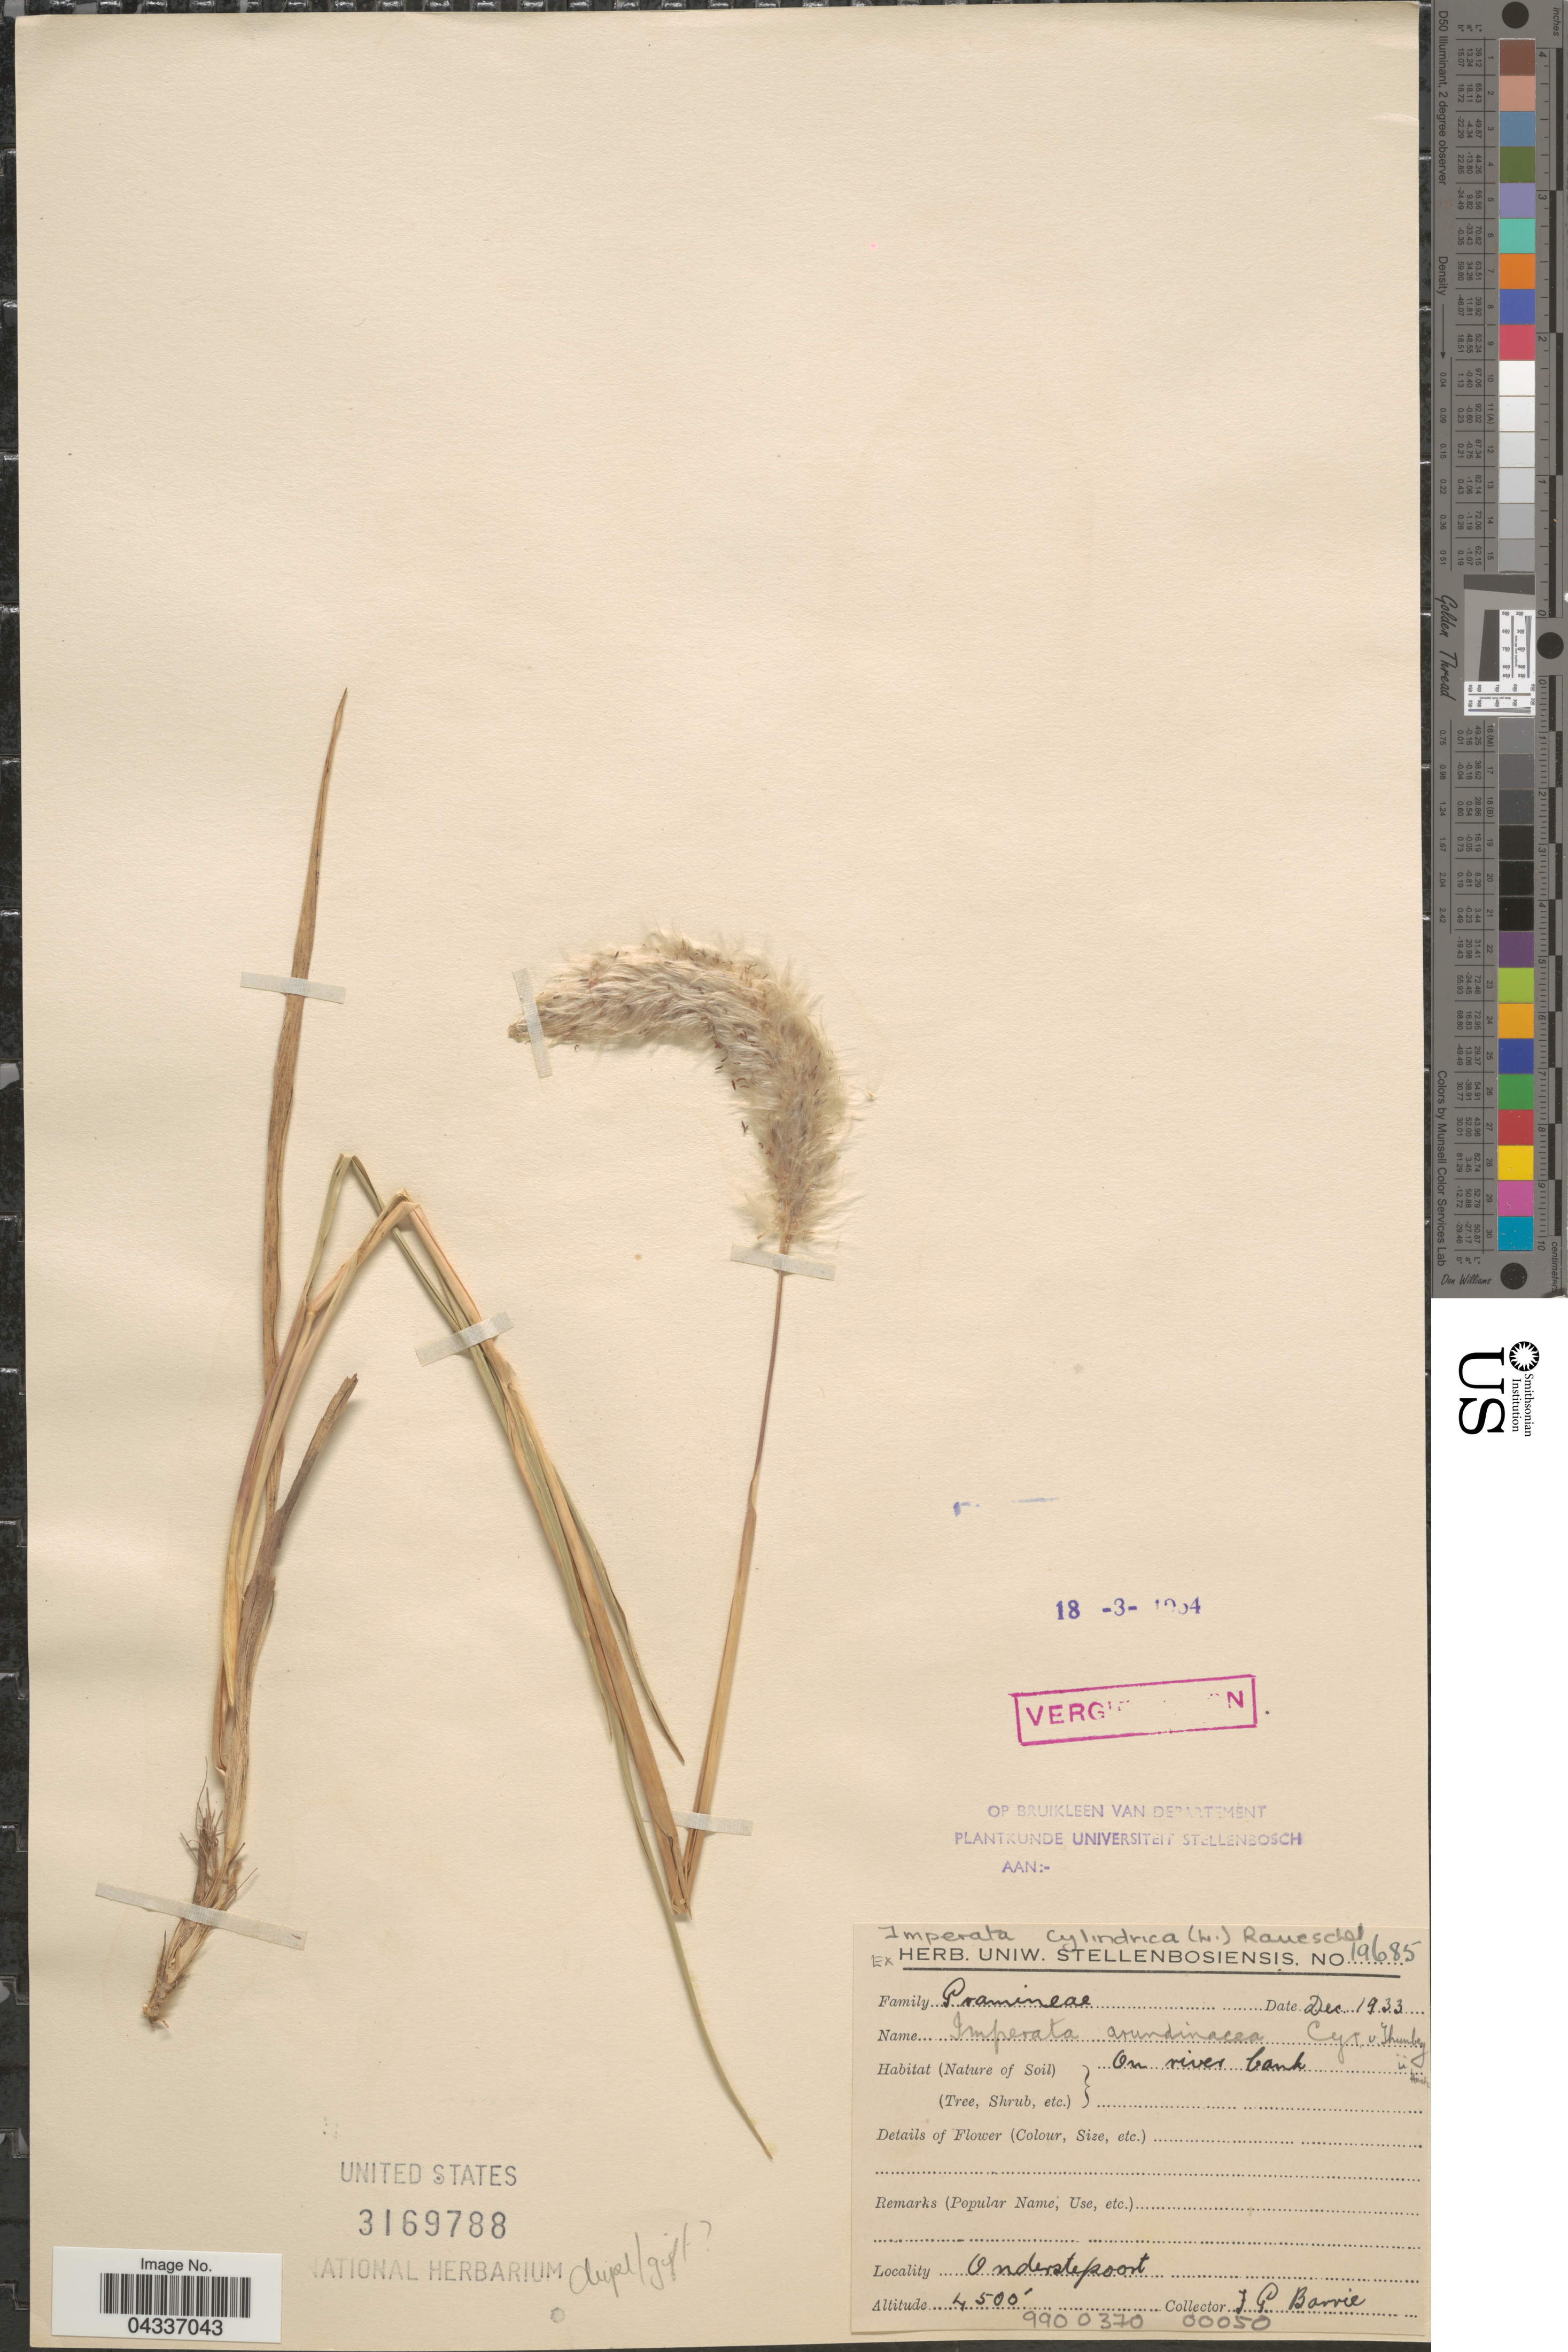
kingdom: Plantae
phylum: Tracheophyta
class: Liliopsida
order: Poales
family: Poaceae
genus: Imperata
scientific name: Imperata cylindrica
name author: (L.) P. Beauv.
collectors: F. Barrie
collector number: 19685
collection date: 1933-12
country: South Africa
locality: Onderstepoort.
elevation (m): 1372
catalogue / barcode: US 3169788